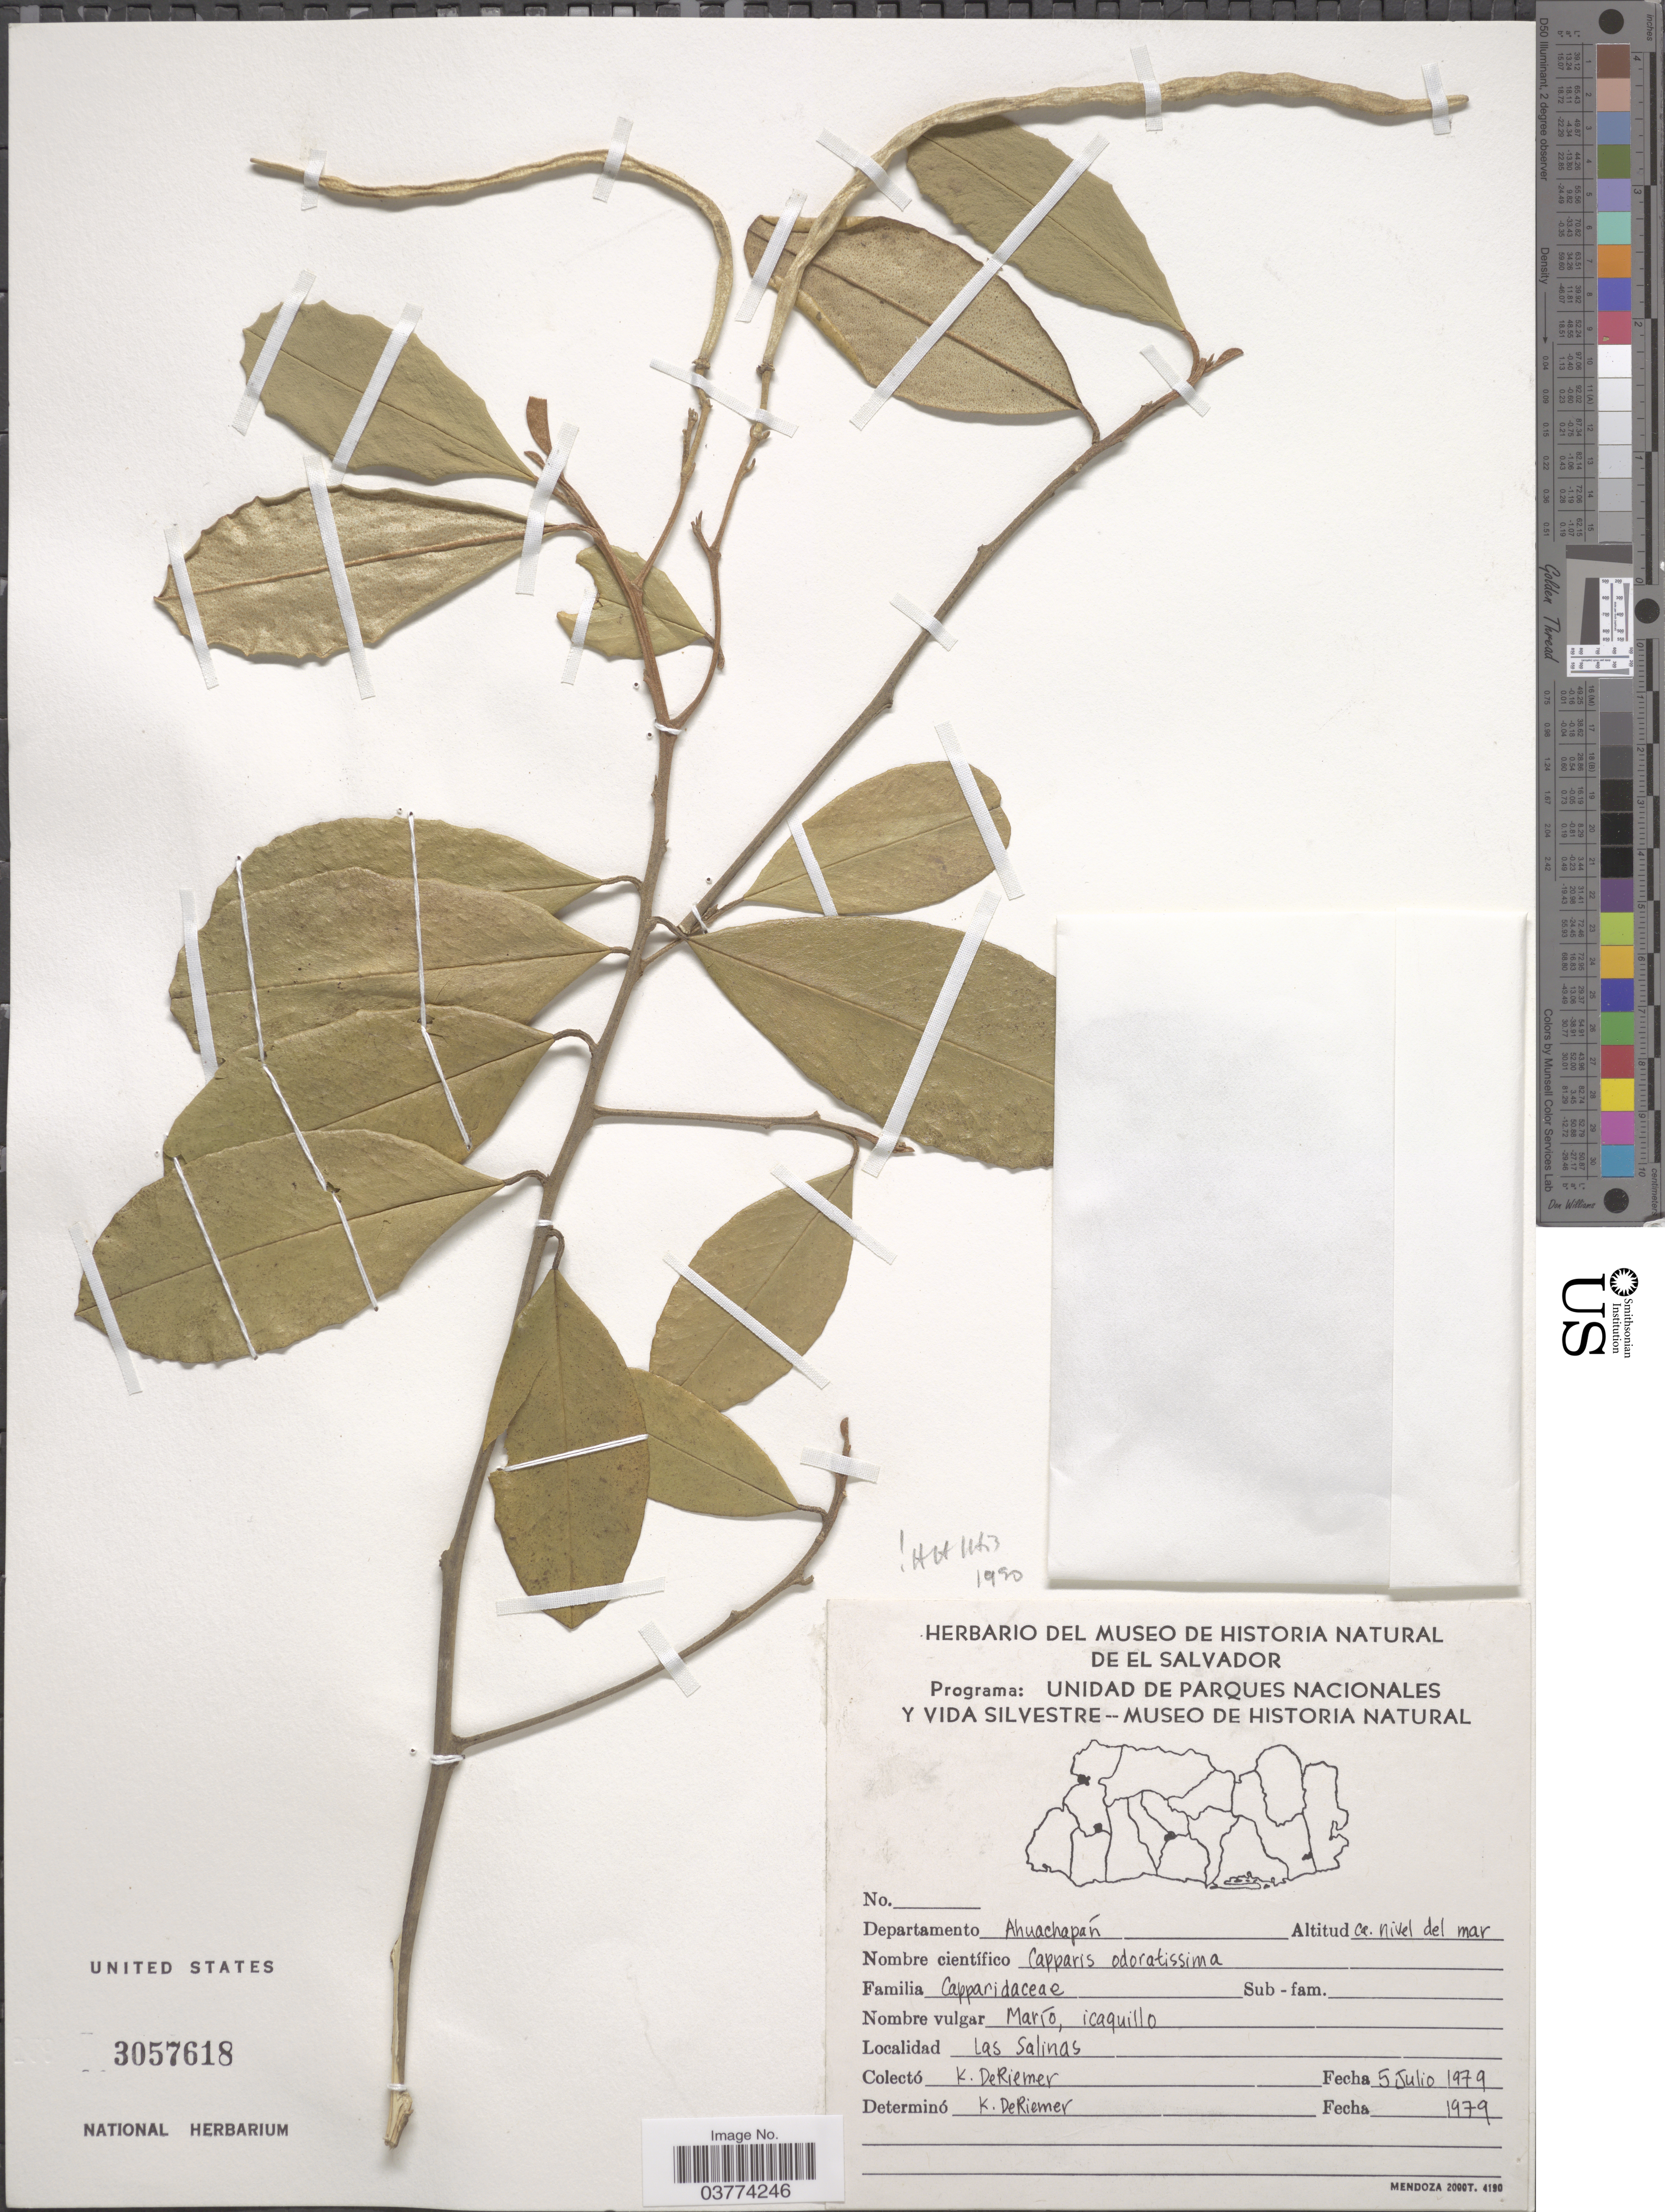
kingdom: Plantae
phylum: Tracheophyta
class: Magnoliopsida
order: Brassicales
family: Capparaceae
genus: Quadrella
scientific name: Quadrella odoratissima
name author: (Jacq.) Hutch.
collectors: K. DeRiemer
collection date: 1979-07-05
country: El Salvador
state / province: Ahuachapan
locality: Departamento Ahuachapán. Las Salinas.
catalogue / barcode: US 3057618